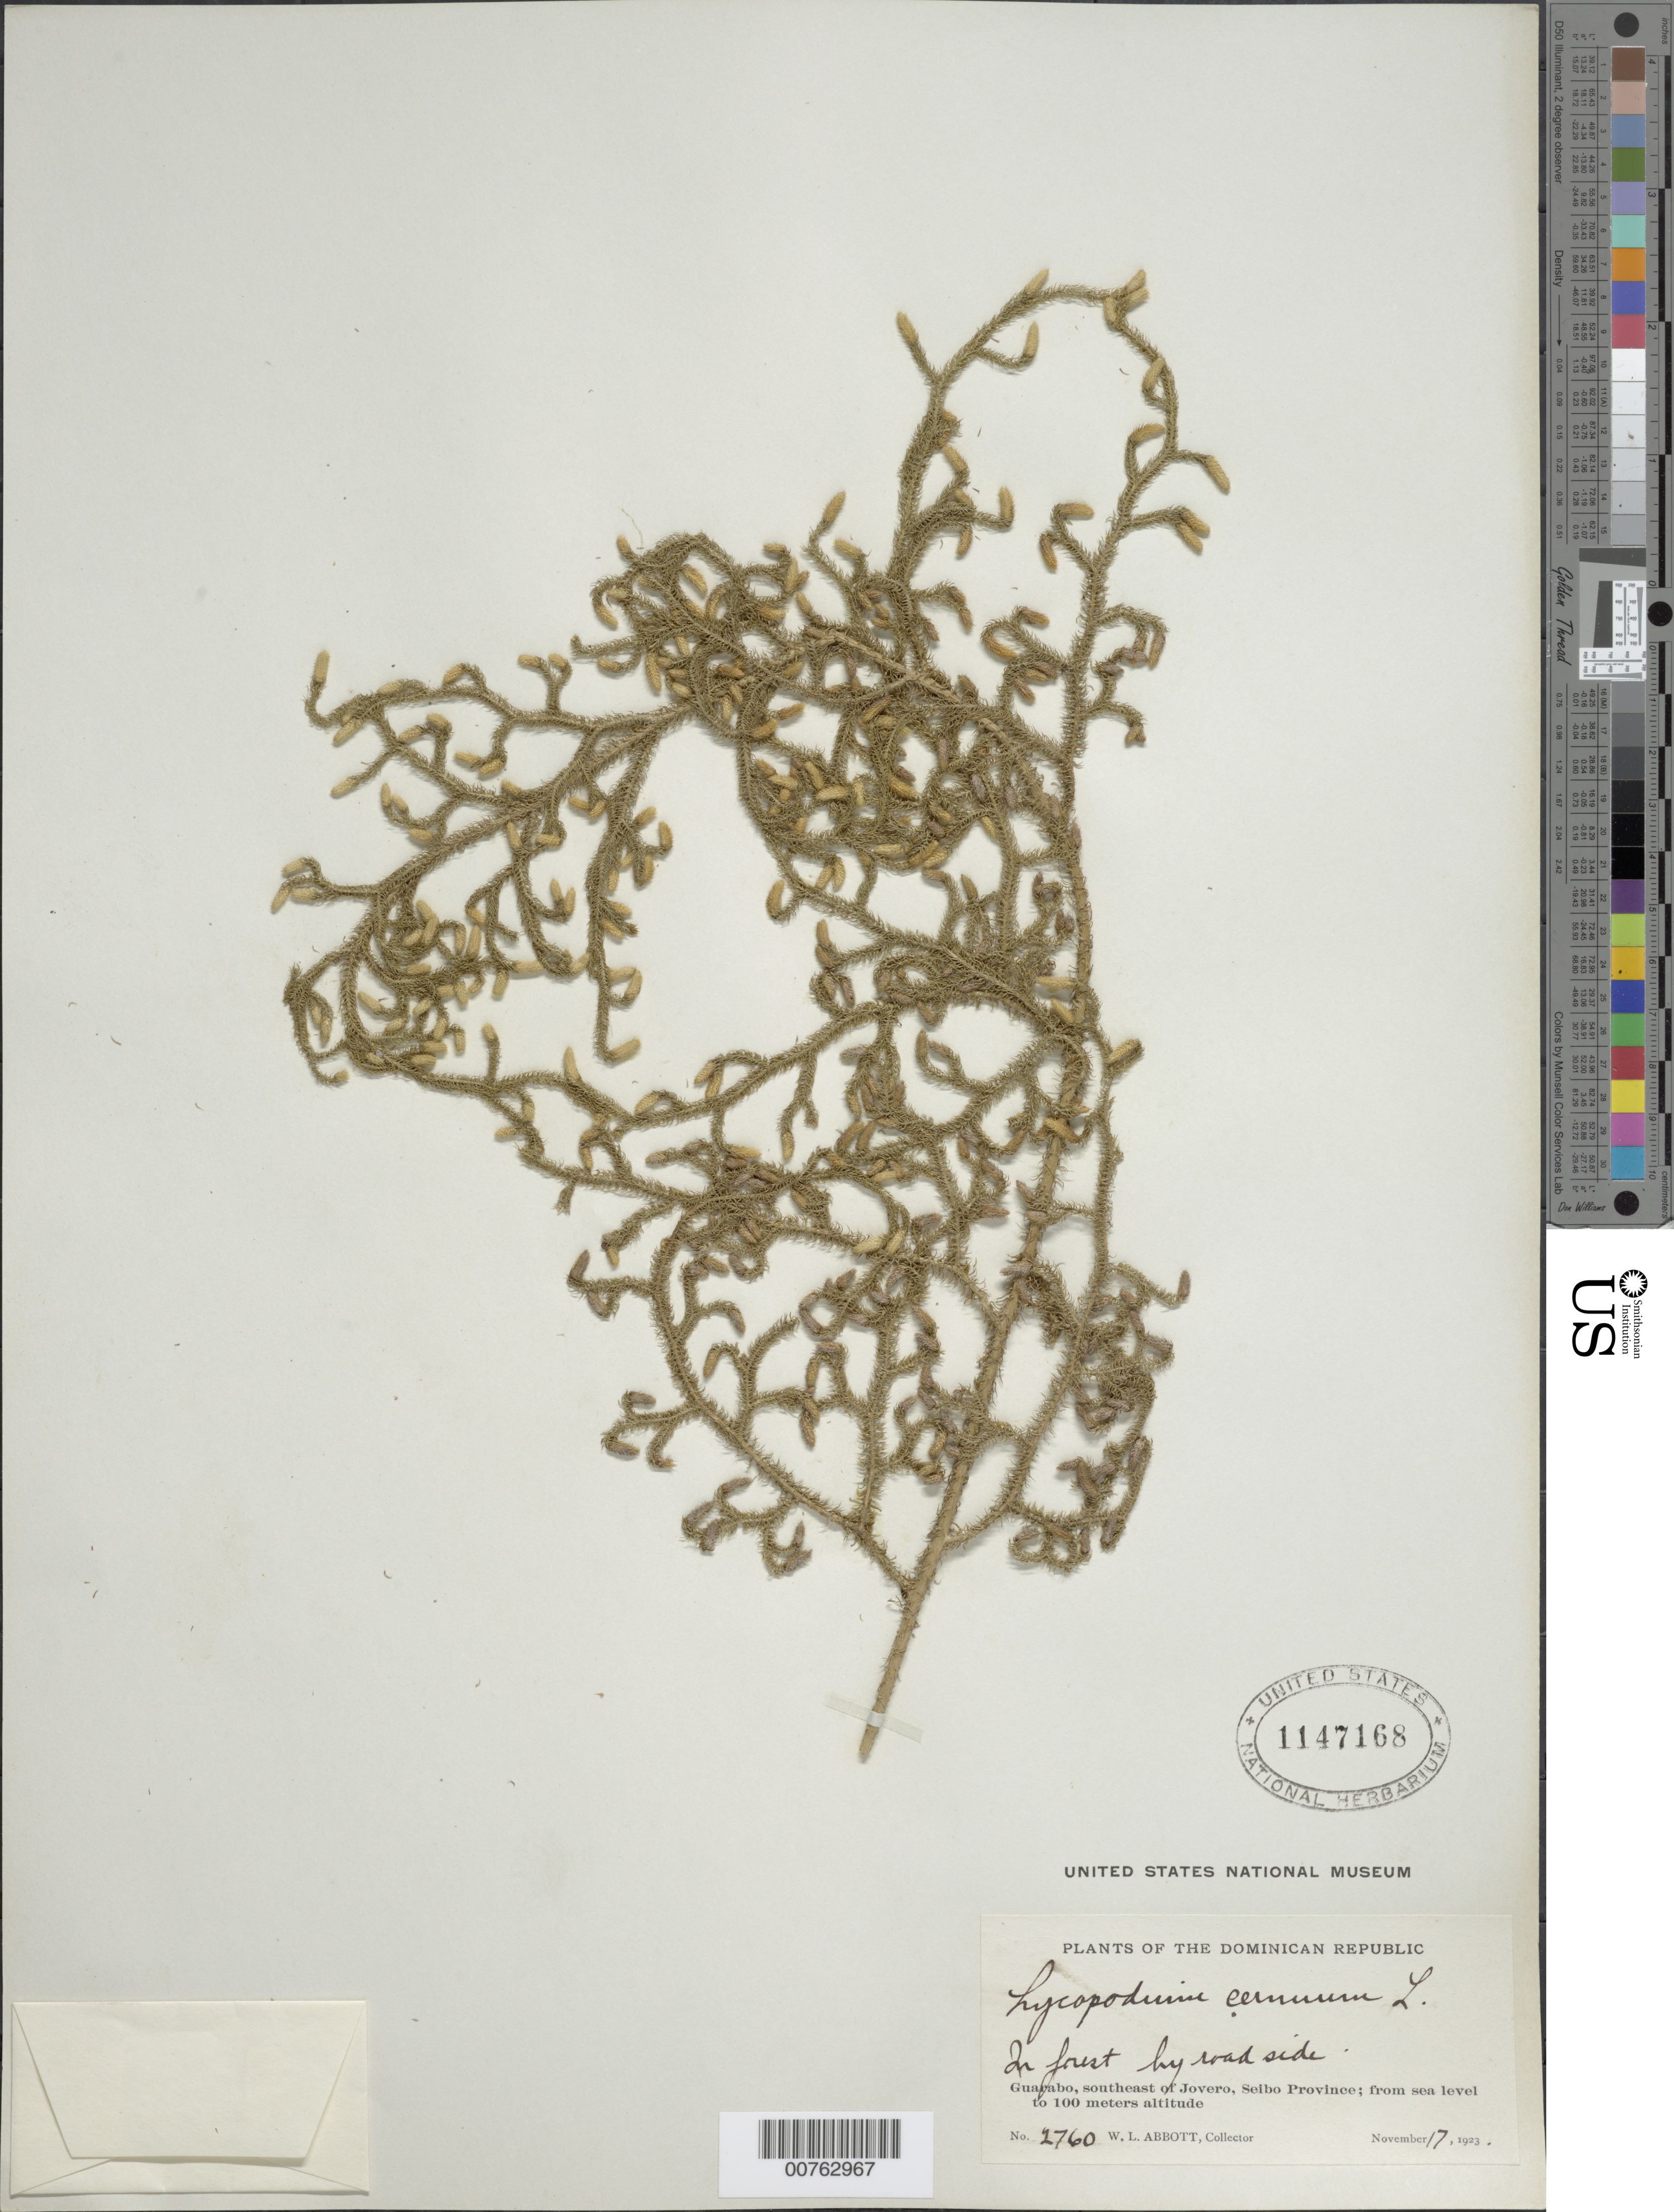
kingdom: Plantae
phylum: Tracheophyta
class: Lycopodiopsida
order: Lycopodiales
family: Lycopodiaceae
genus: Palhinhaea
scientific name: Palhinhaea cernua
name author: (L.) Vasc. & Franco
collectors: W. L. Abbott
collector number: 2760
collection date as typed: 17 Nov 1923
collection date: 1923-11-17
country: Dominican Republic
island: Hispaniola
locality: Gurabo, SE of Jovero, Seibo Province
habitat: In forest by roadside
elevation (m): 0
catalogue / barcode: US 1147168